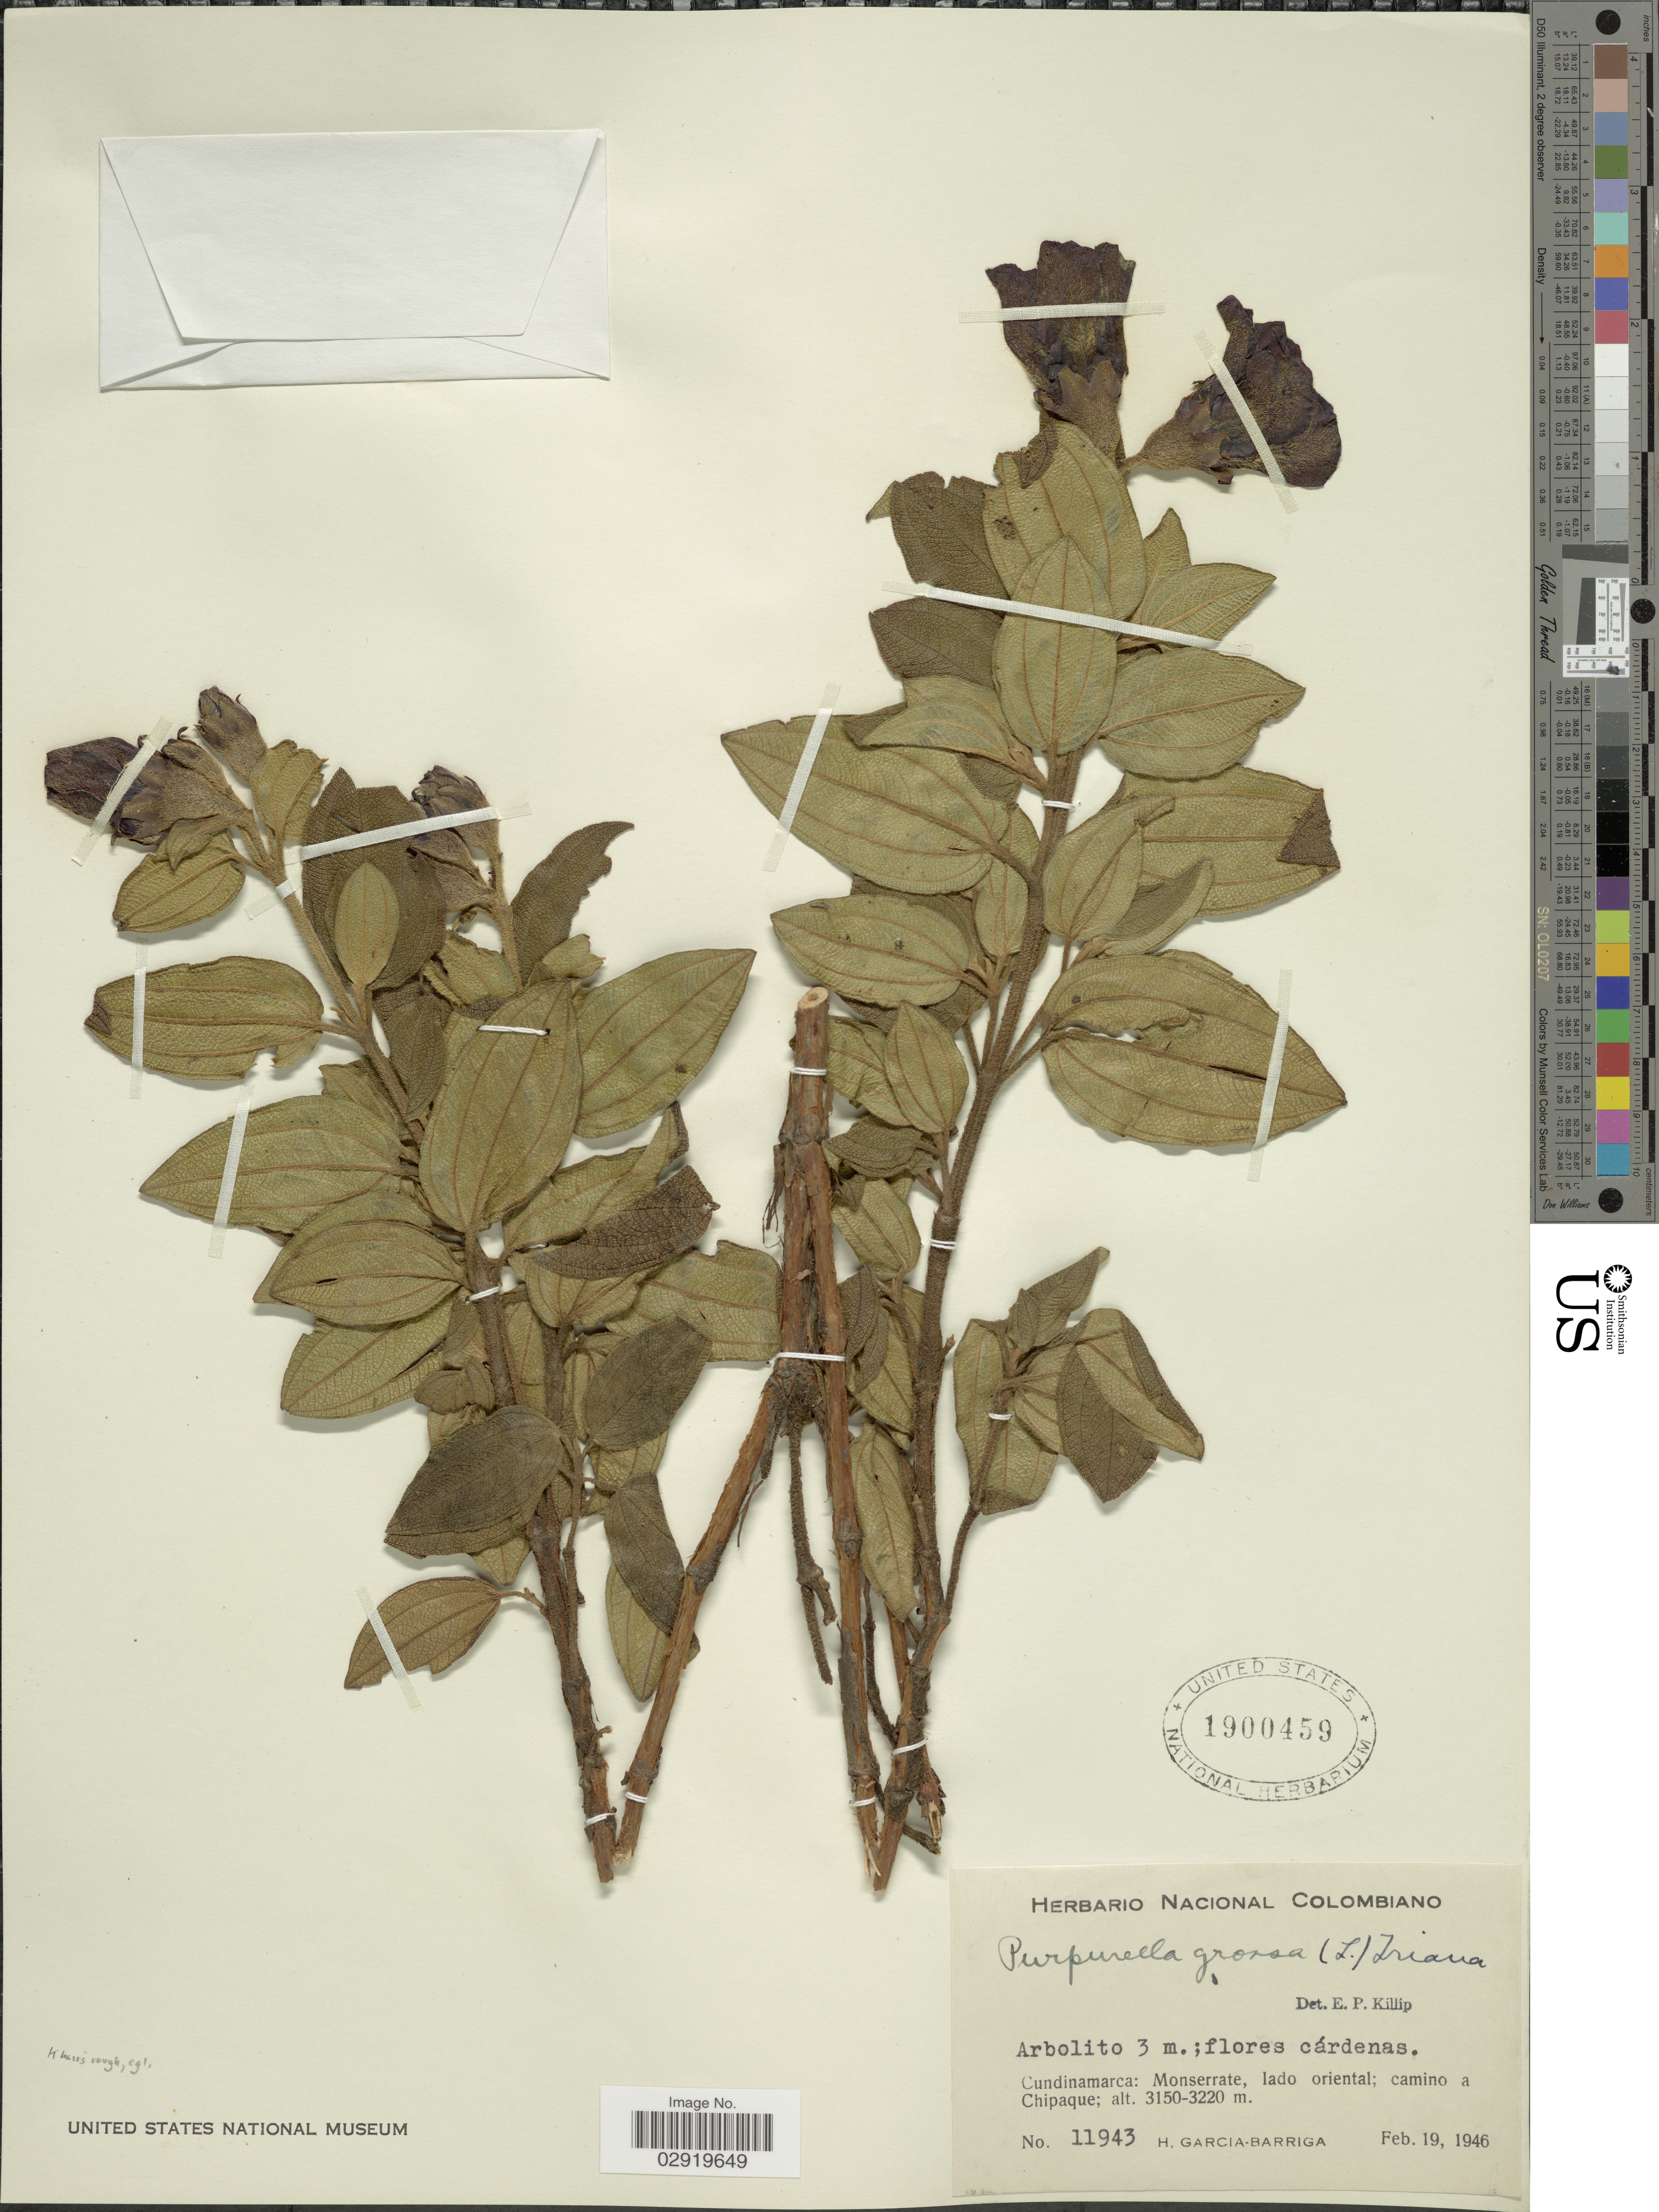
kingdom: Plantae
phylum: Tracheophyta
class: Magnoliopsida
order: Myrtales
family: Melastomataceae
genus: Chaetogastra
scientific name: Chaetogastra grossa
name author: (L. f.) P.J.F. Guim. & Michelang.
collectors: H. García Barriga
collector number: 11943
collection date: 1946-02-19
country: Colombia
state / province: Cundinamarca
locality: Monserrate, lado oriental; camino a Chipaque.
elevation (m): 3150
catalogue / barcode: US 1900459